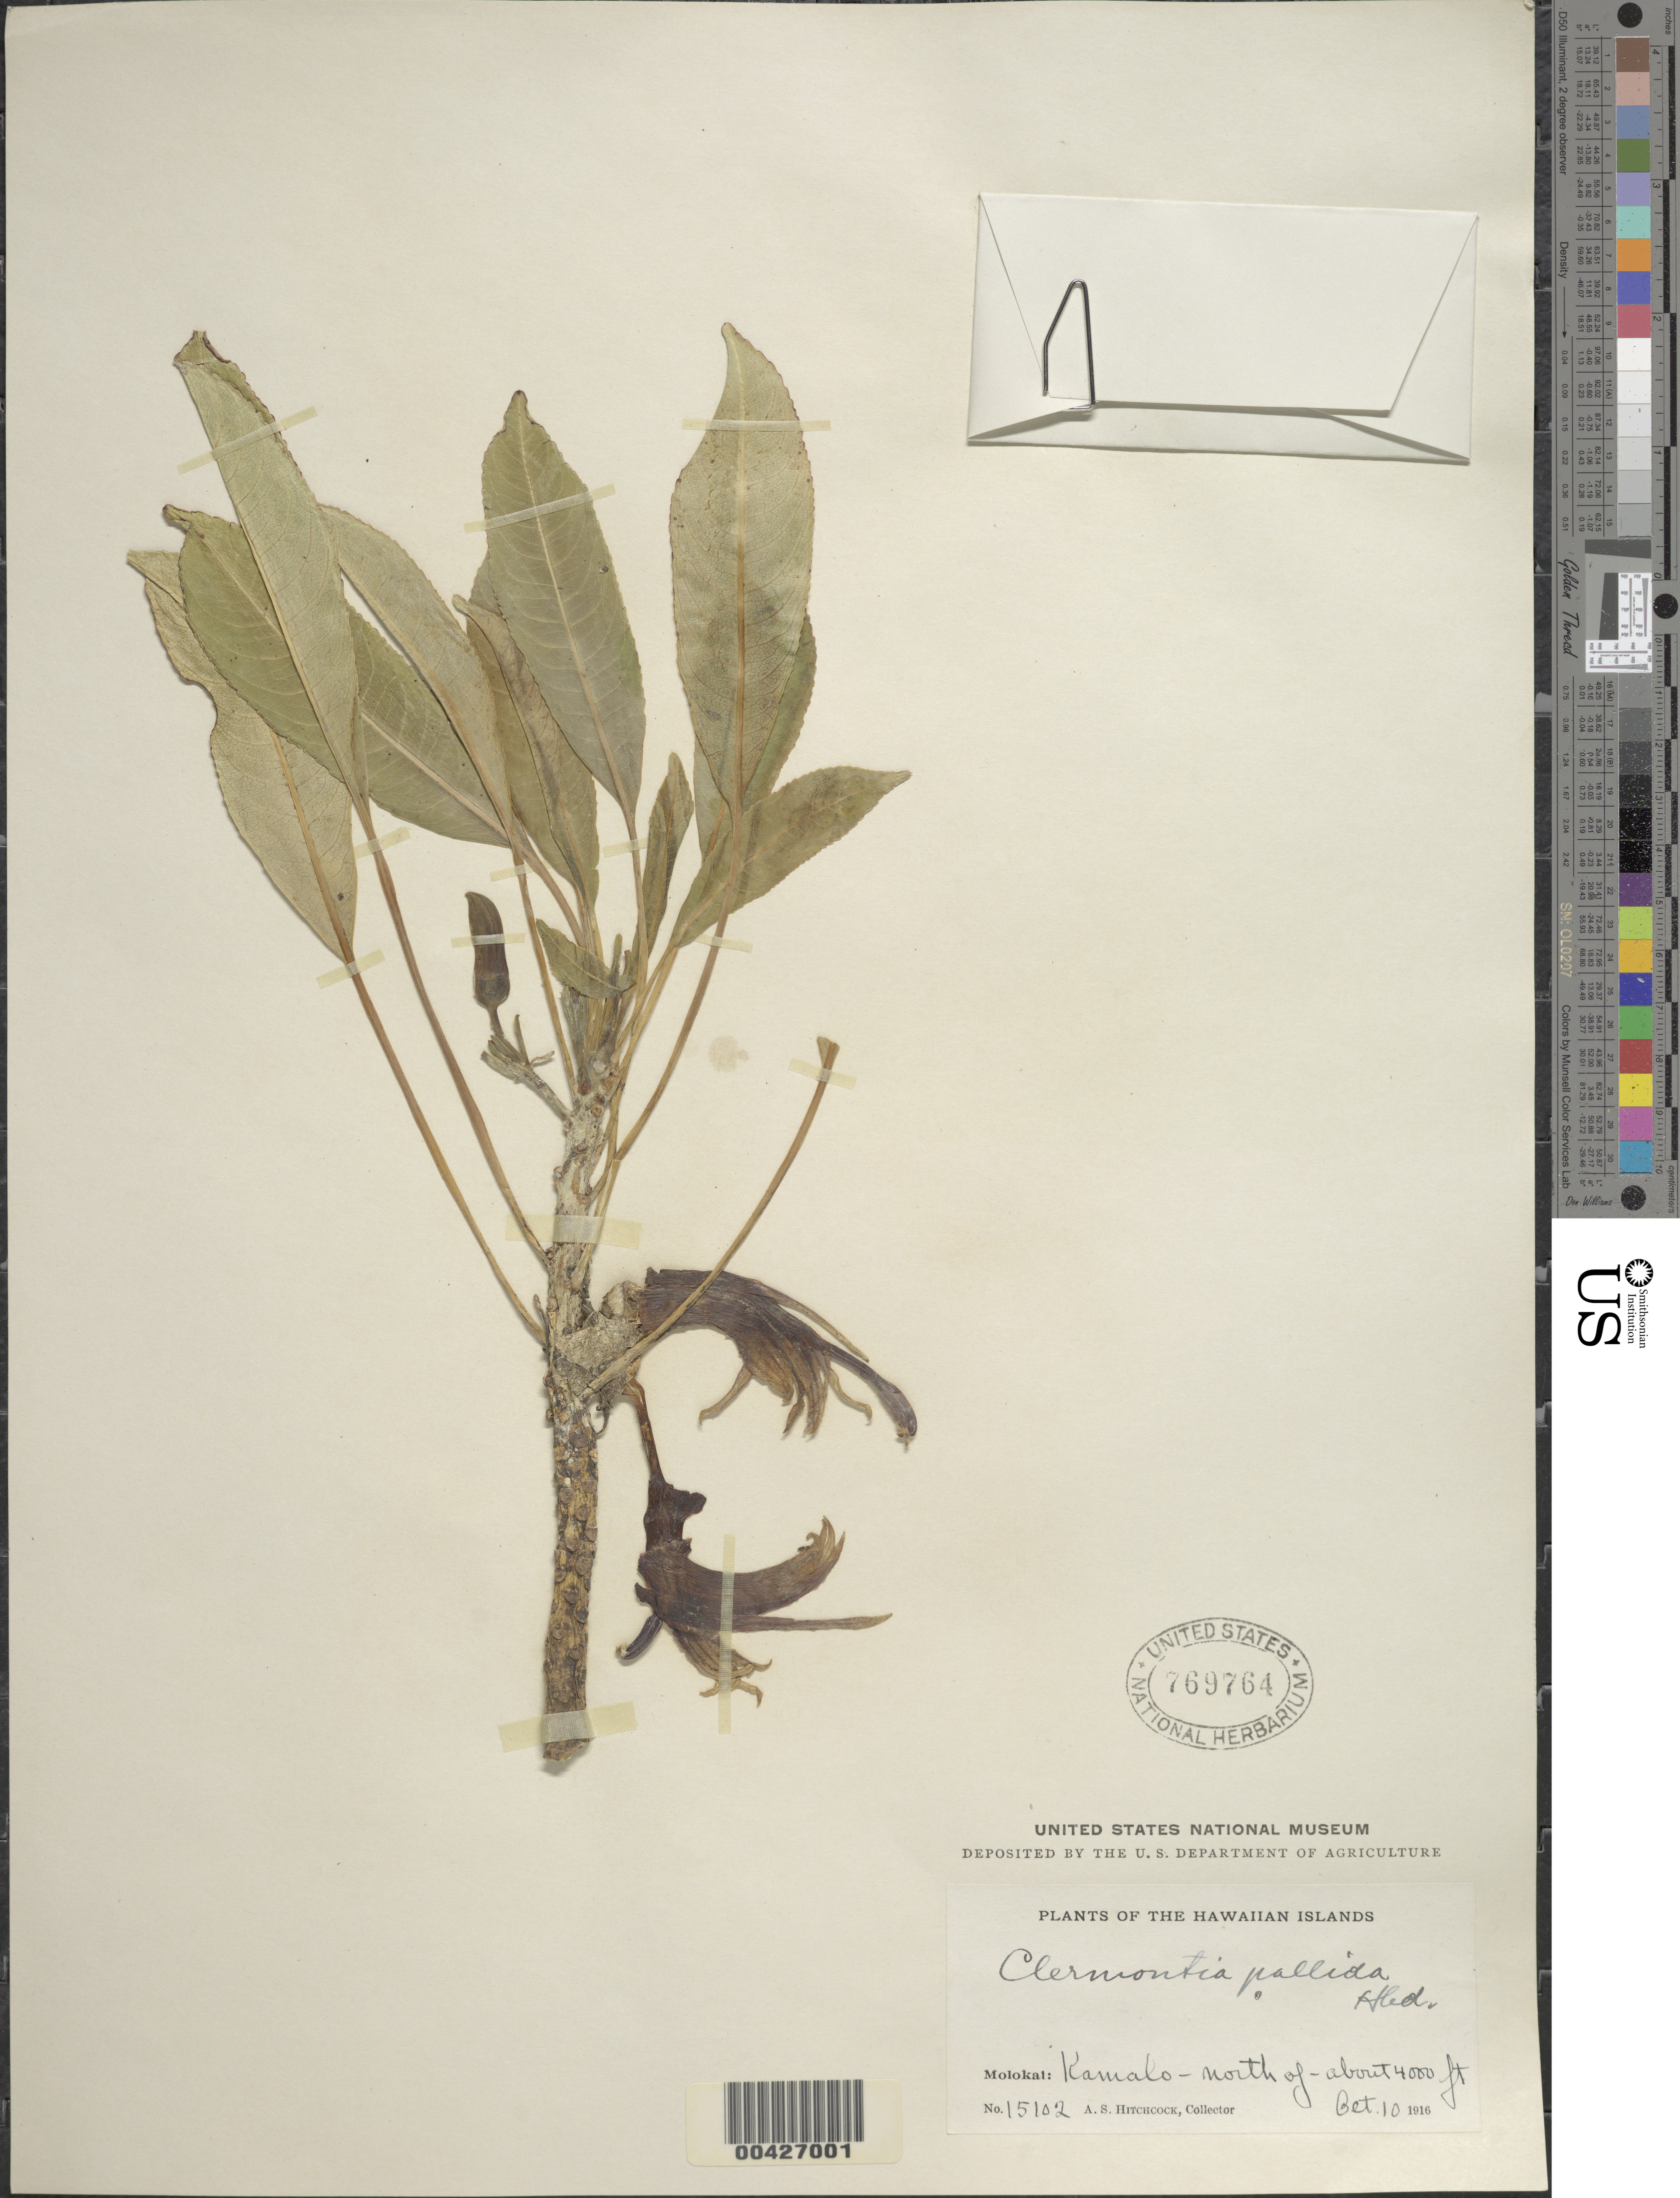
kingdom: Plantae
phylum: Tracheophyta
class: Magnoliopsida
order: Asterales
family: Campanulaceae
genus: Clermontia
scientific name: Clermontia pallida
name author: Hillebr.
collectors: A. S. Hitchcock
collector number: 15102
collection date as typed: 10 Oct 1916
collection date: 1916-10-10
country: United States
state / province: Hawaii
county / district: Maui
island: Moloka'i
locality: North of Kamalo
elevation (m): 1219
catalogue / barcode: US 769764